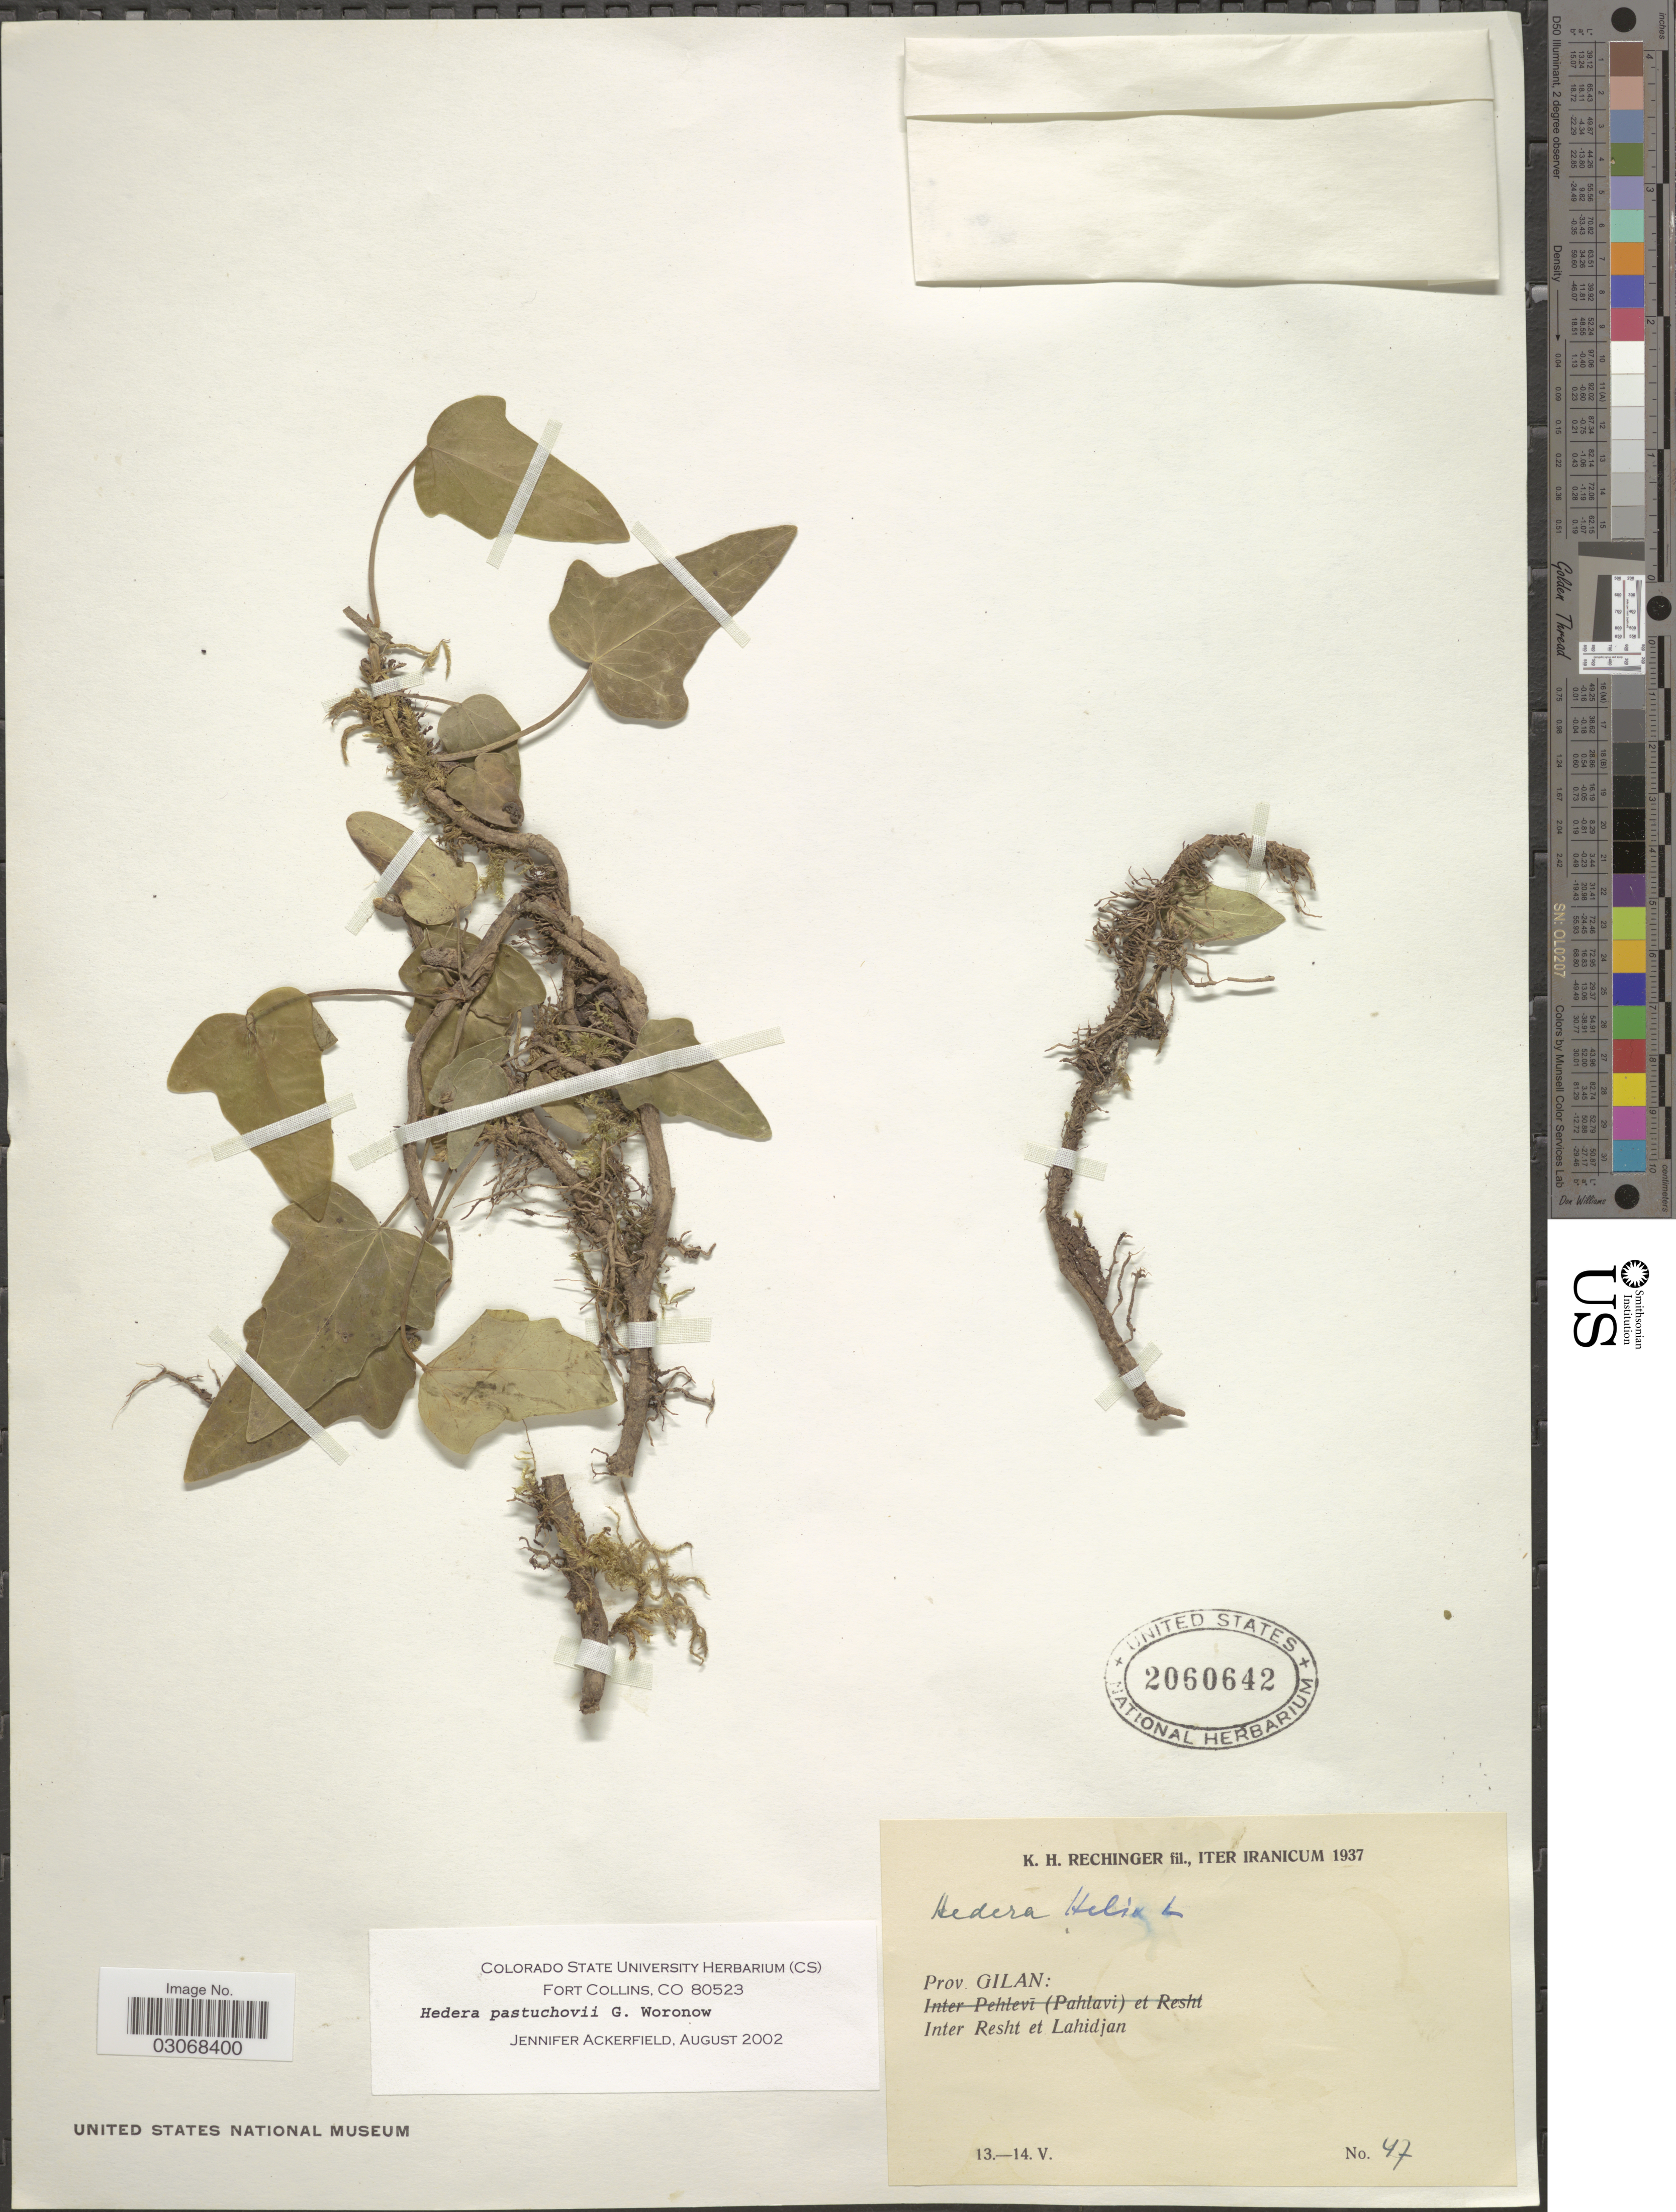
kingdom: Plantae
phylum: Tracheophyta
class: Magnoliopsida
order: Apiales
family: Araliaceae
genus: Hedera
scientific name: Hedera pastuchovii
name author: Woronow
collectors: K. H. Rechinger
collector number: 47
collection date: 1937-05-13/1937-05-14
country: Iran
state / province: Gilan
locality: Inter Resht et Lahidjan.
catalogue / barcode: US 2060642